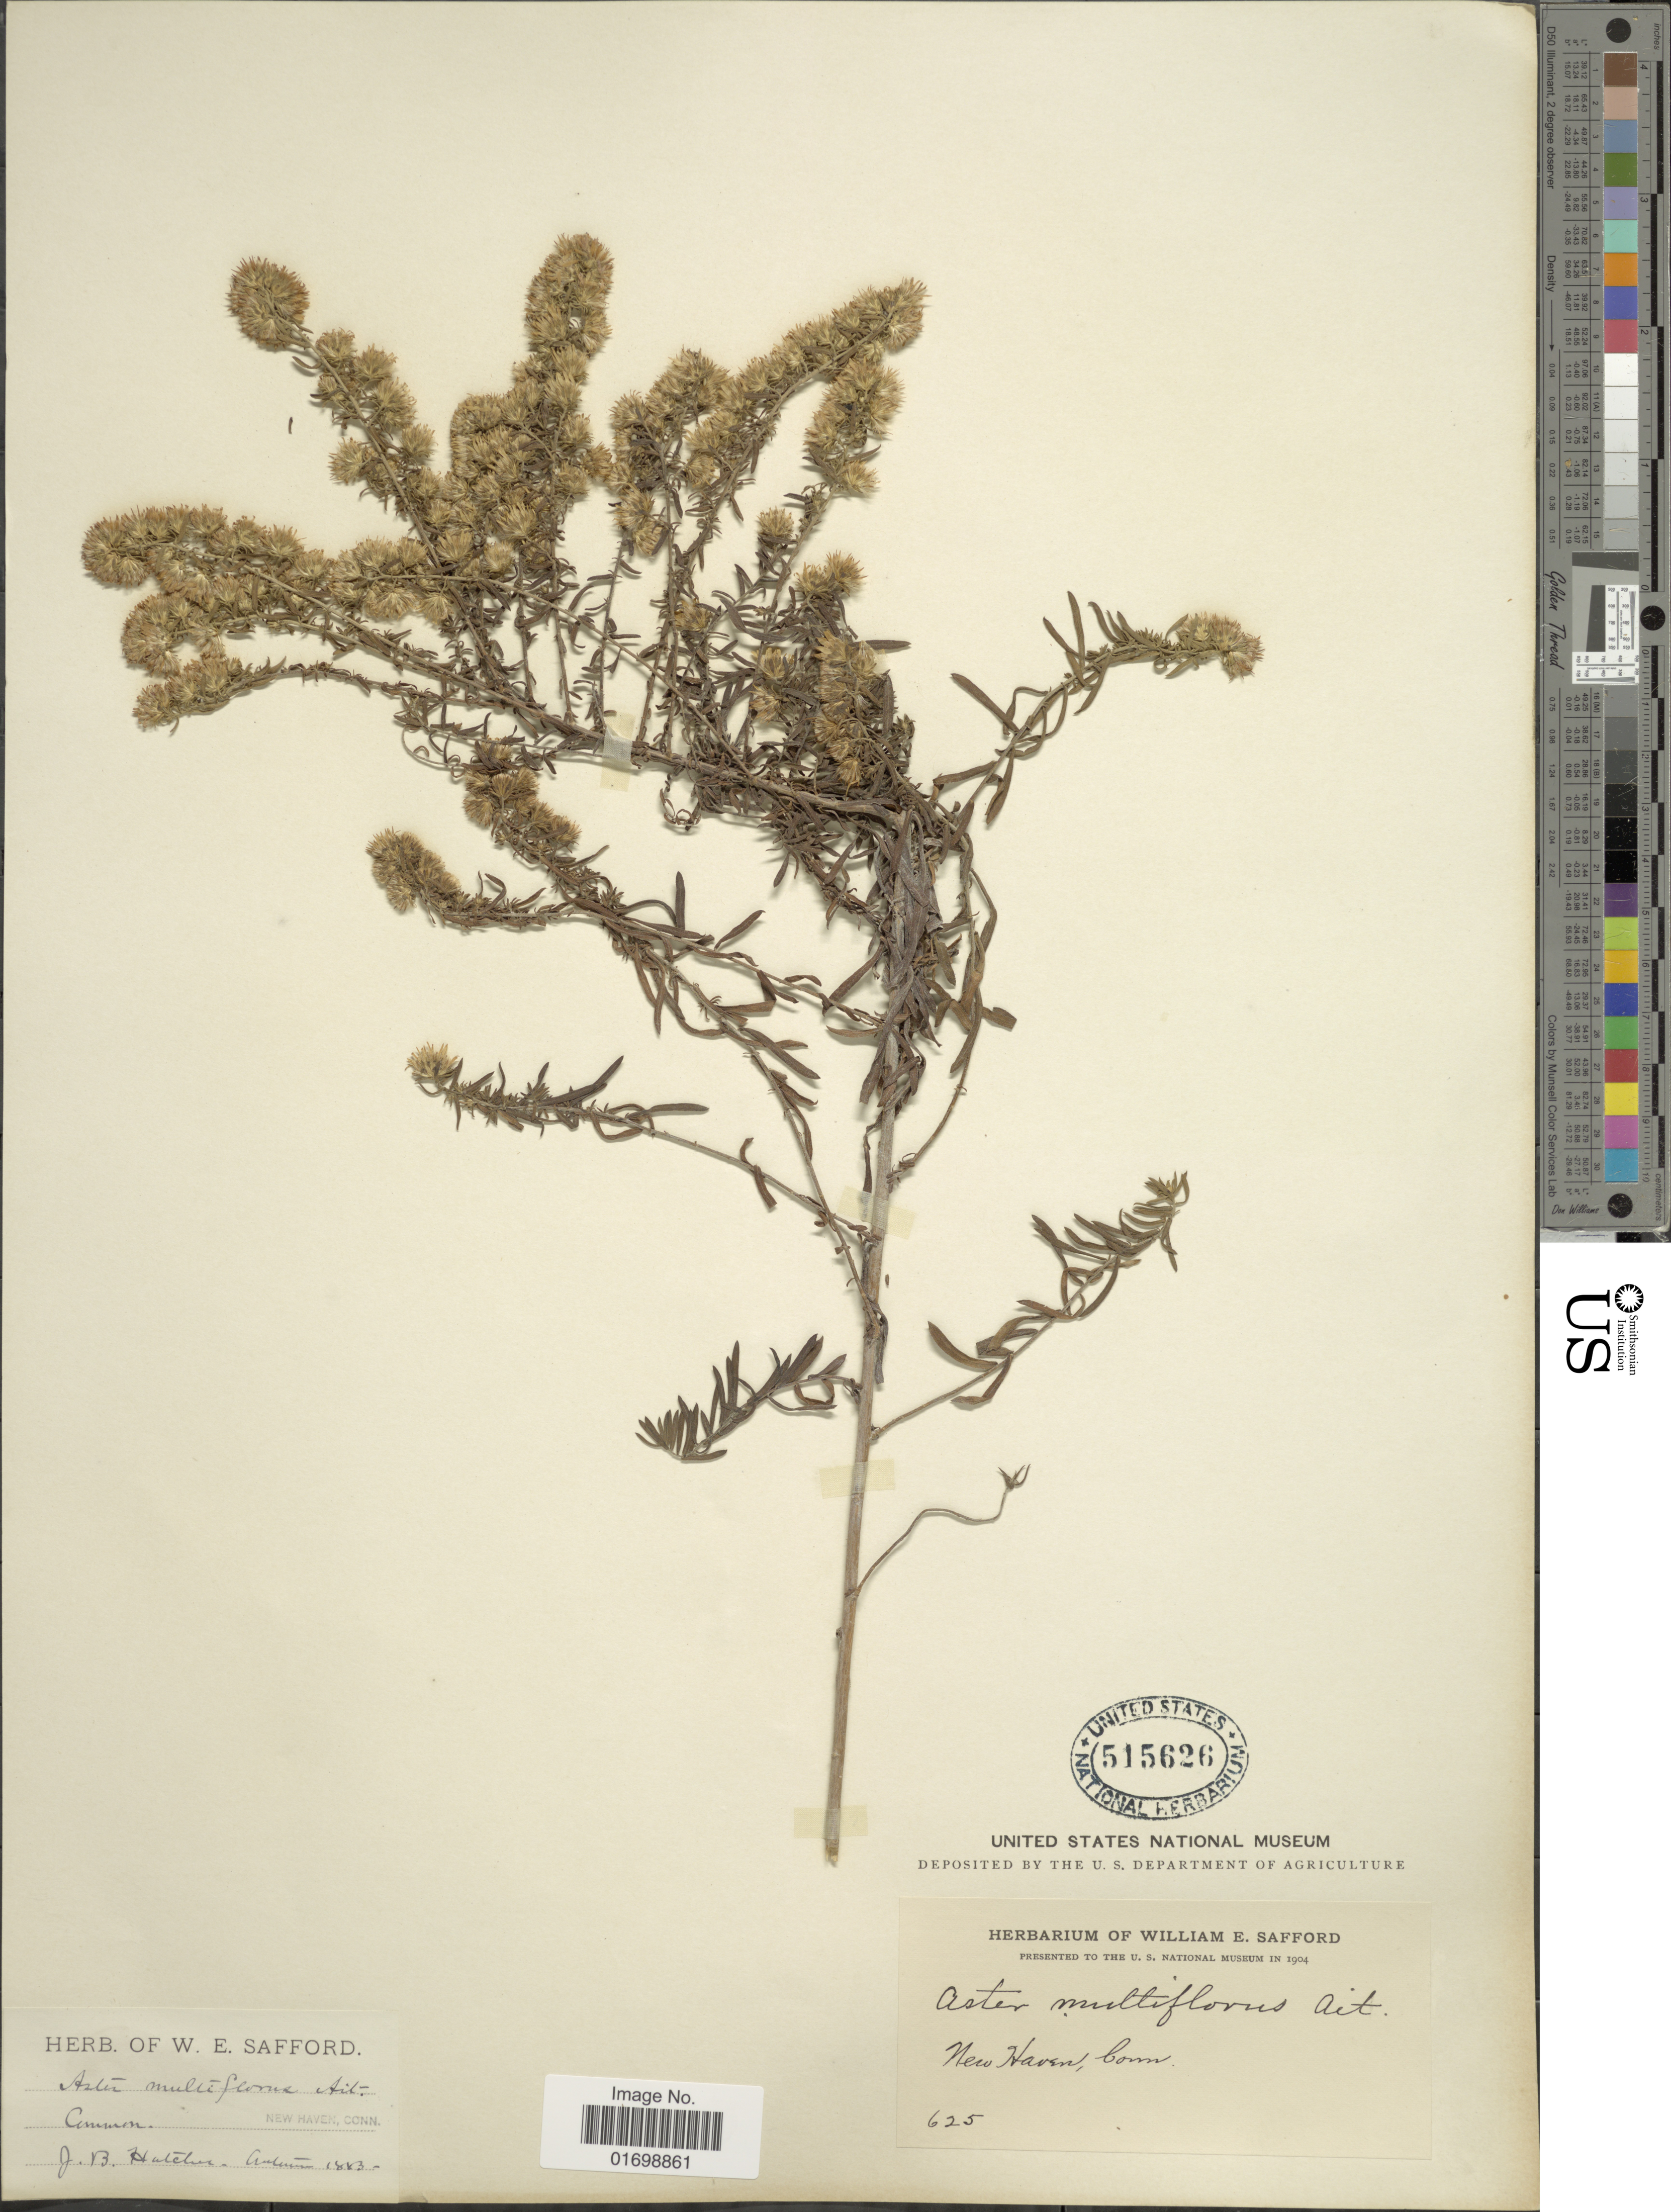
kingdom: Plantae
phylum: Tracheophyta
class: Magnoliopsida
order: Asterales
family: Asteraceae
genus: Symphyotrichum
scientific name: Symphyotrichum ericoides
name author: (L.) G.L. Nesom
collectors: J. B. Hutchinson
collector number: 625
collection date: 1883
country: United States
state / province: Connecticut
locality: New Haven.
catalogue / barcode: US 515626